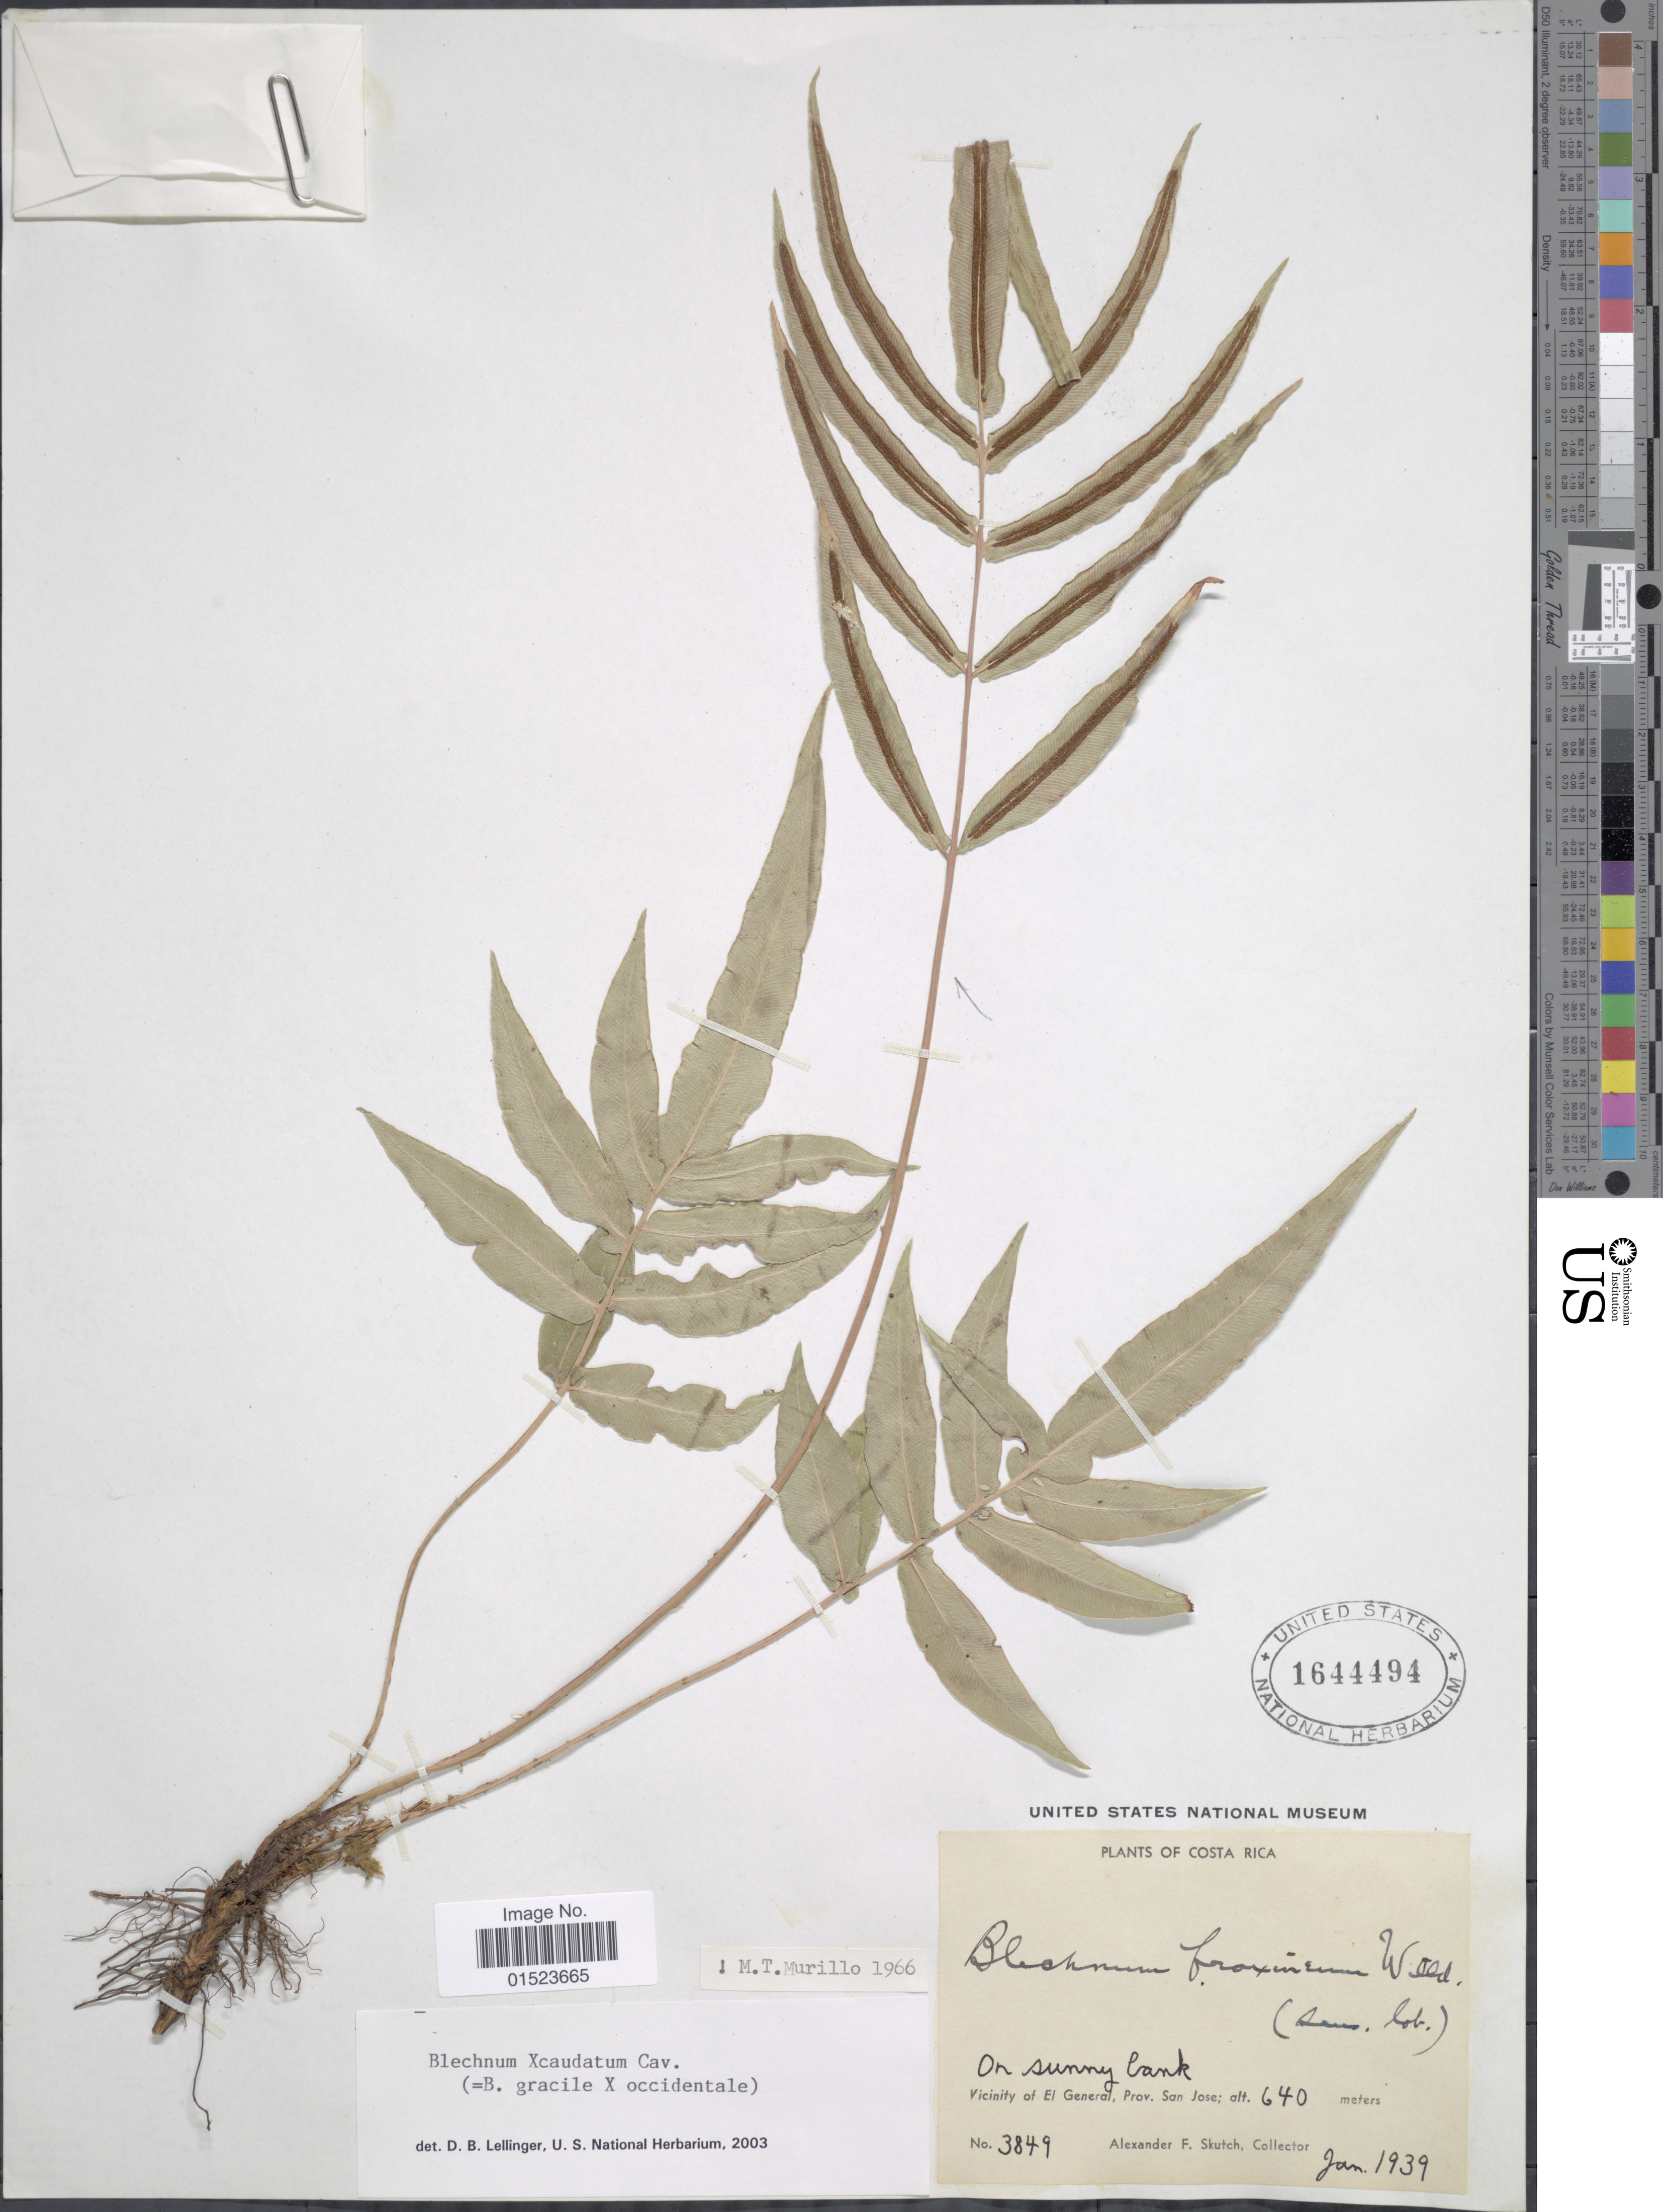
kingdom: Plantae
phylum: Tracheophyta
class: Polypodiopsida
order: Polypodiales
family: Blechnaceae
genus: Blechnum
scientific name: Blechnum caudatum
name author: Cav.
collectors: A. F. Skutch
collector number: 3849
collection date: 1939-01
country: Costa Rica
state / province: San José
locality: On sunny bank, vicinity of El General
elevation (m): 640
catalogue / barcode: US 1644494